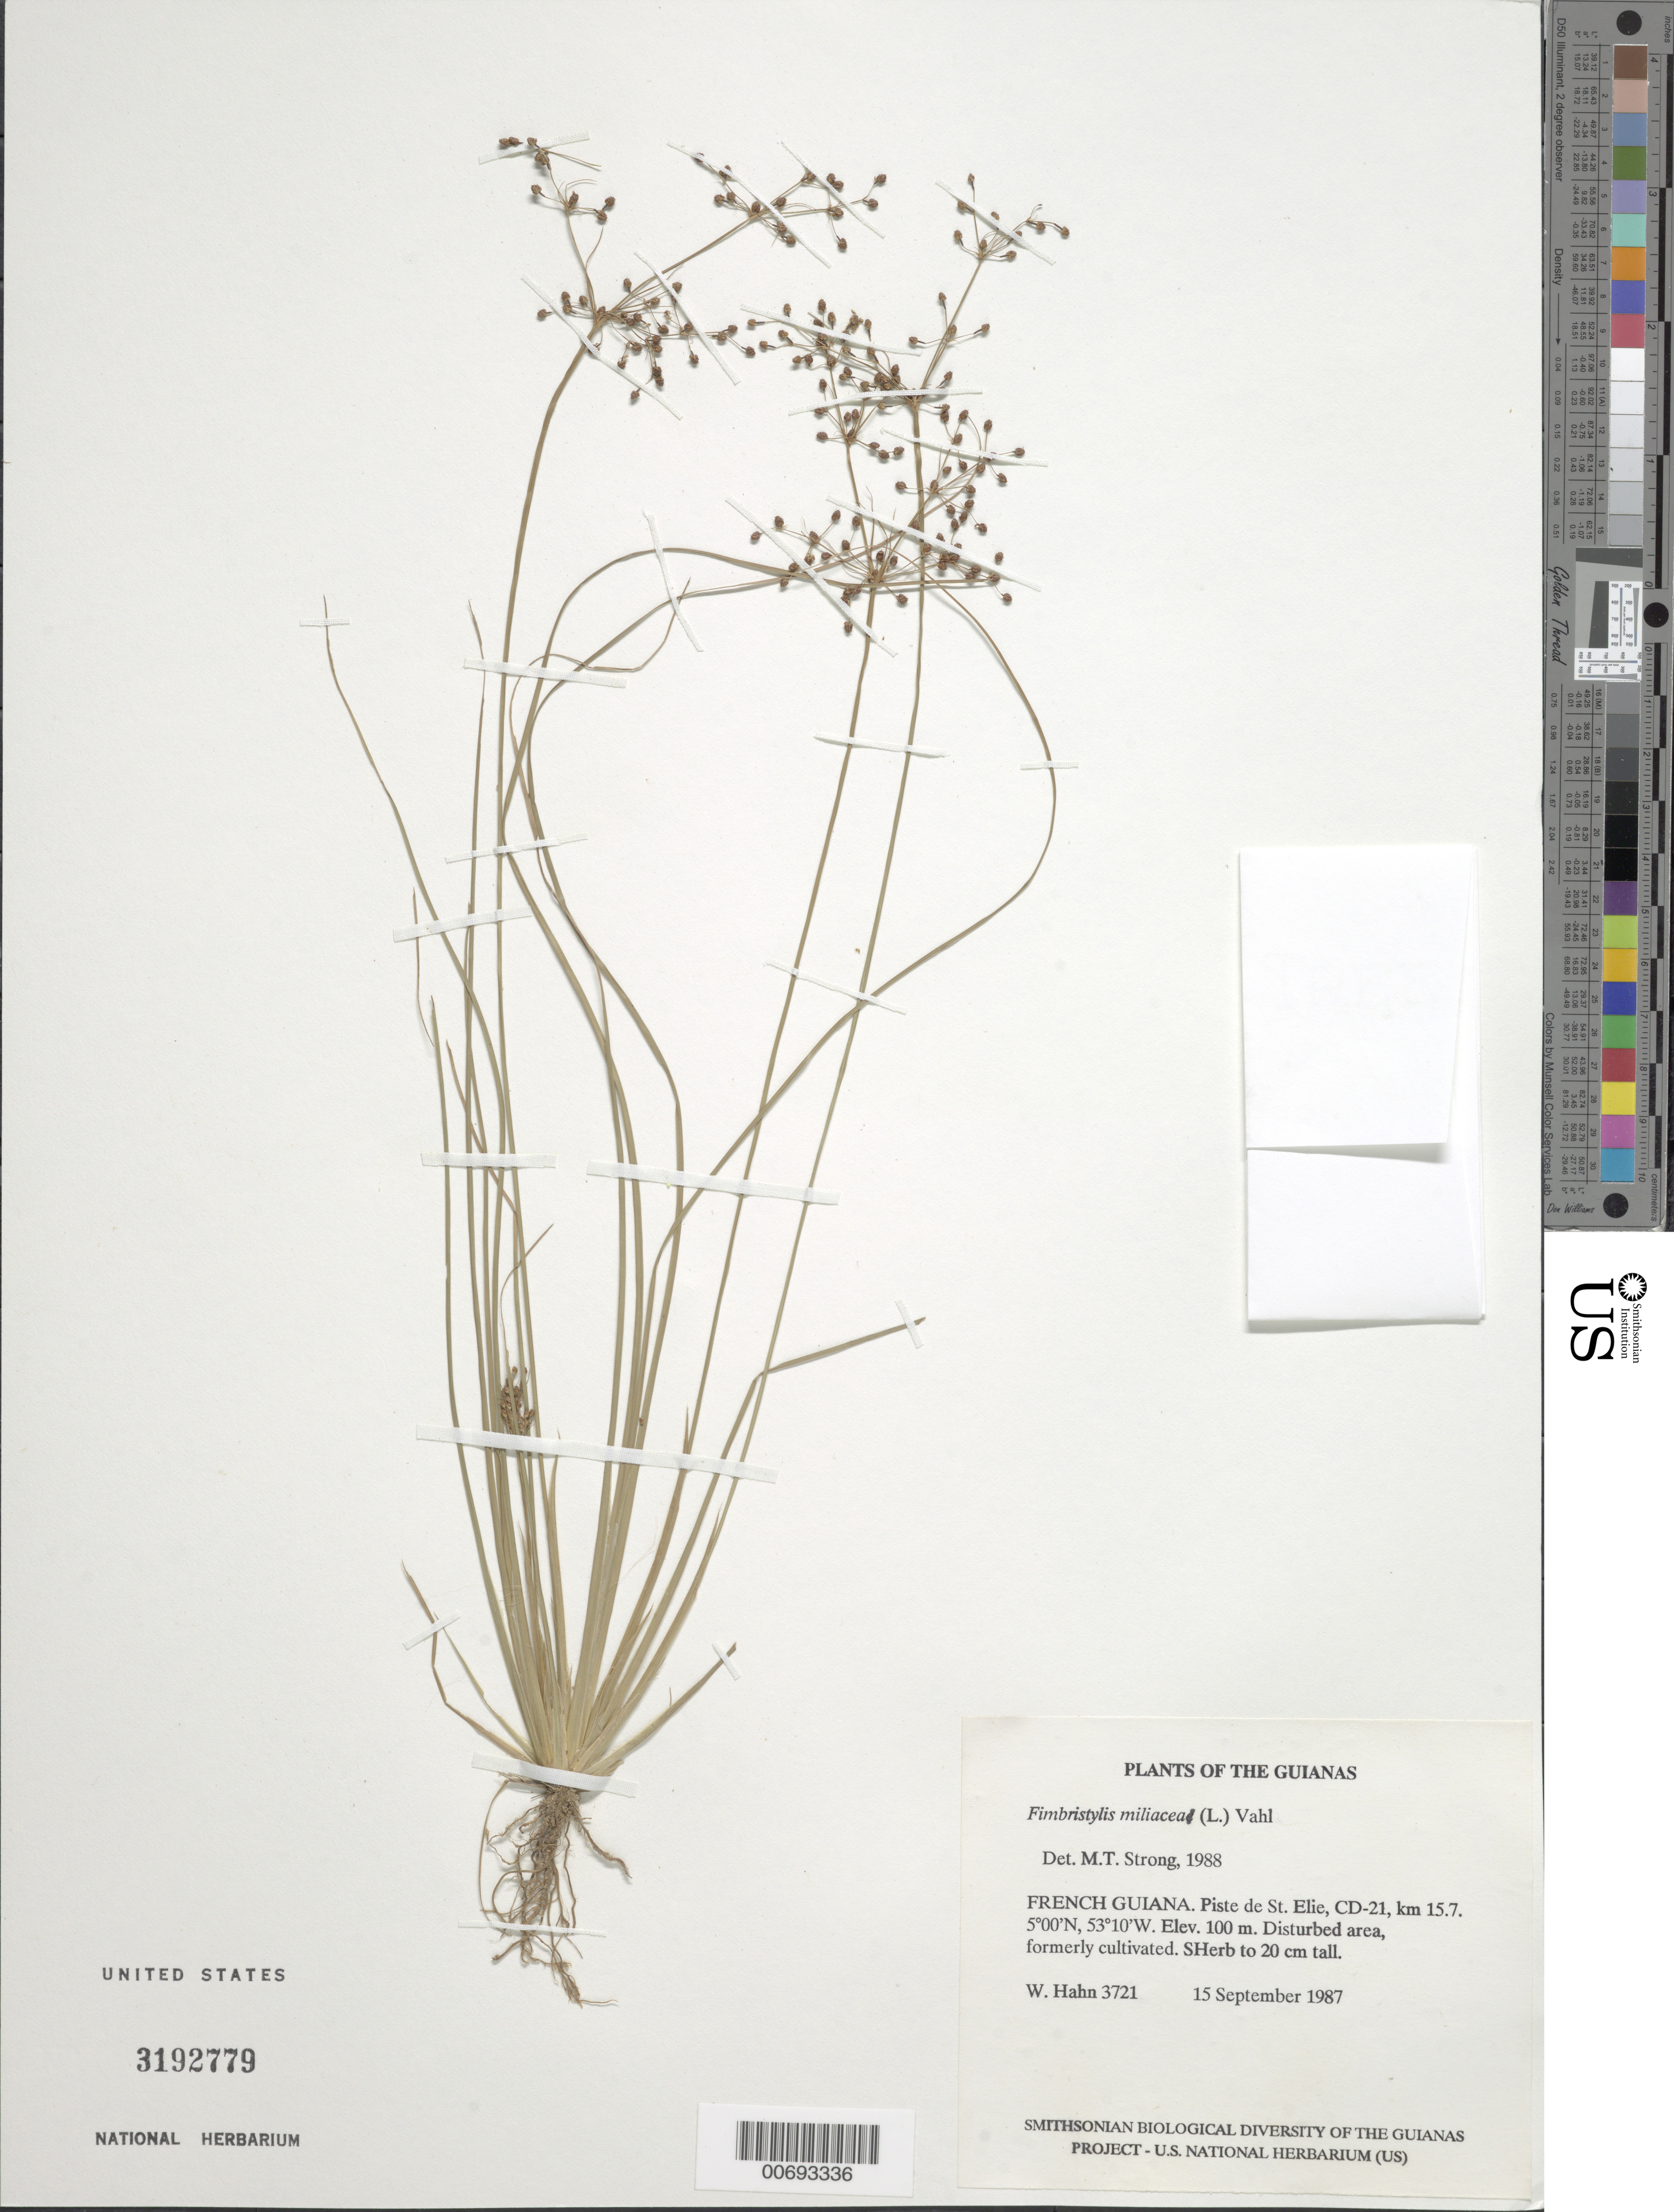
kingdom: Plantae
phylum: Tracheophyta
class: Liliopsida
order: Poales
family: Cyperaceae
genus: Fimbristylis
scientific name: Fimbristylis littoralis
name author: Gaudich.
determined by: Strong, M. T., (US), Smithsonian Institution - National Museum of Natural History (UNITED STATES)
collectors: W. Hahn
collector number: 3721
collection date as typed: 15 September 1987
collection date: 1987-09-15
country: French Guiana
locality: Piste de St. Elie, CD-21, km 15.7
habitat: Disturbed area, formerly cultivated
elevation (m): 100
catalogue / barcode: US 3192779